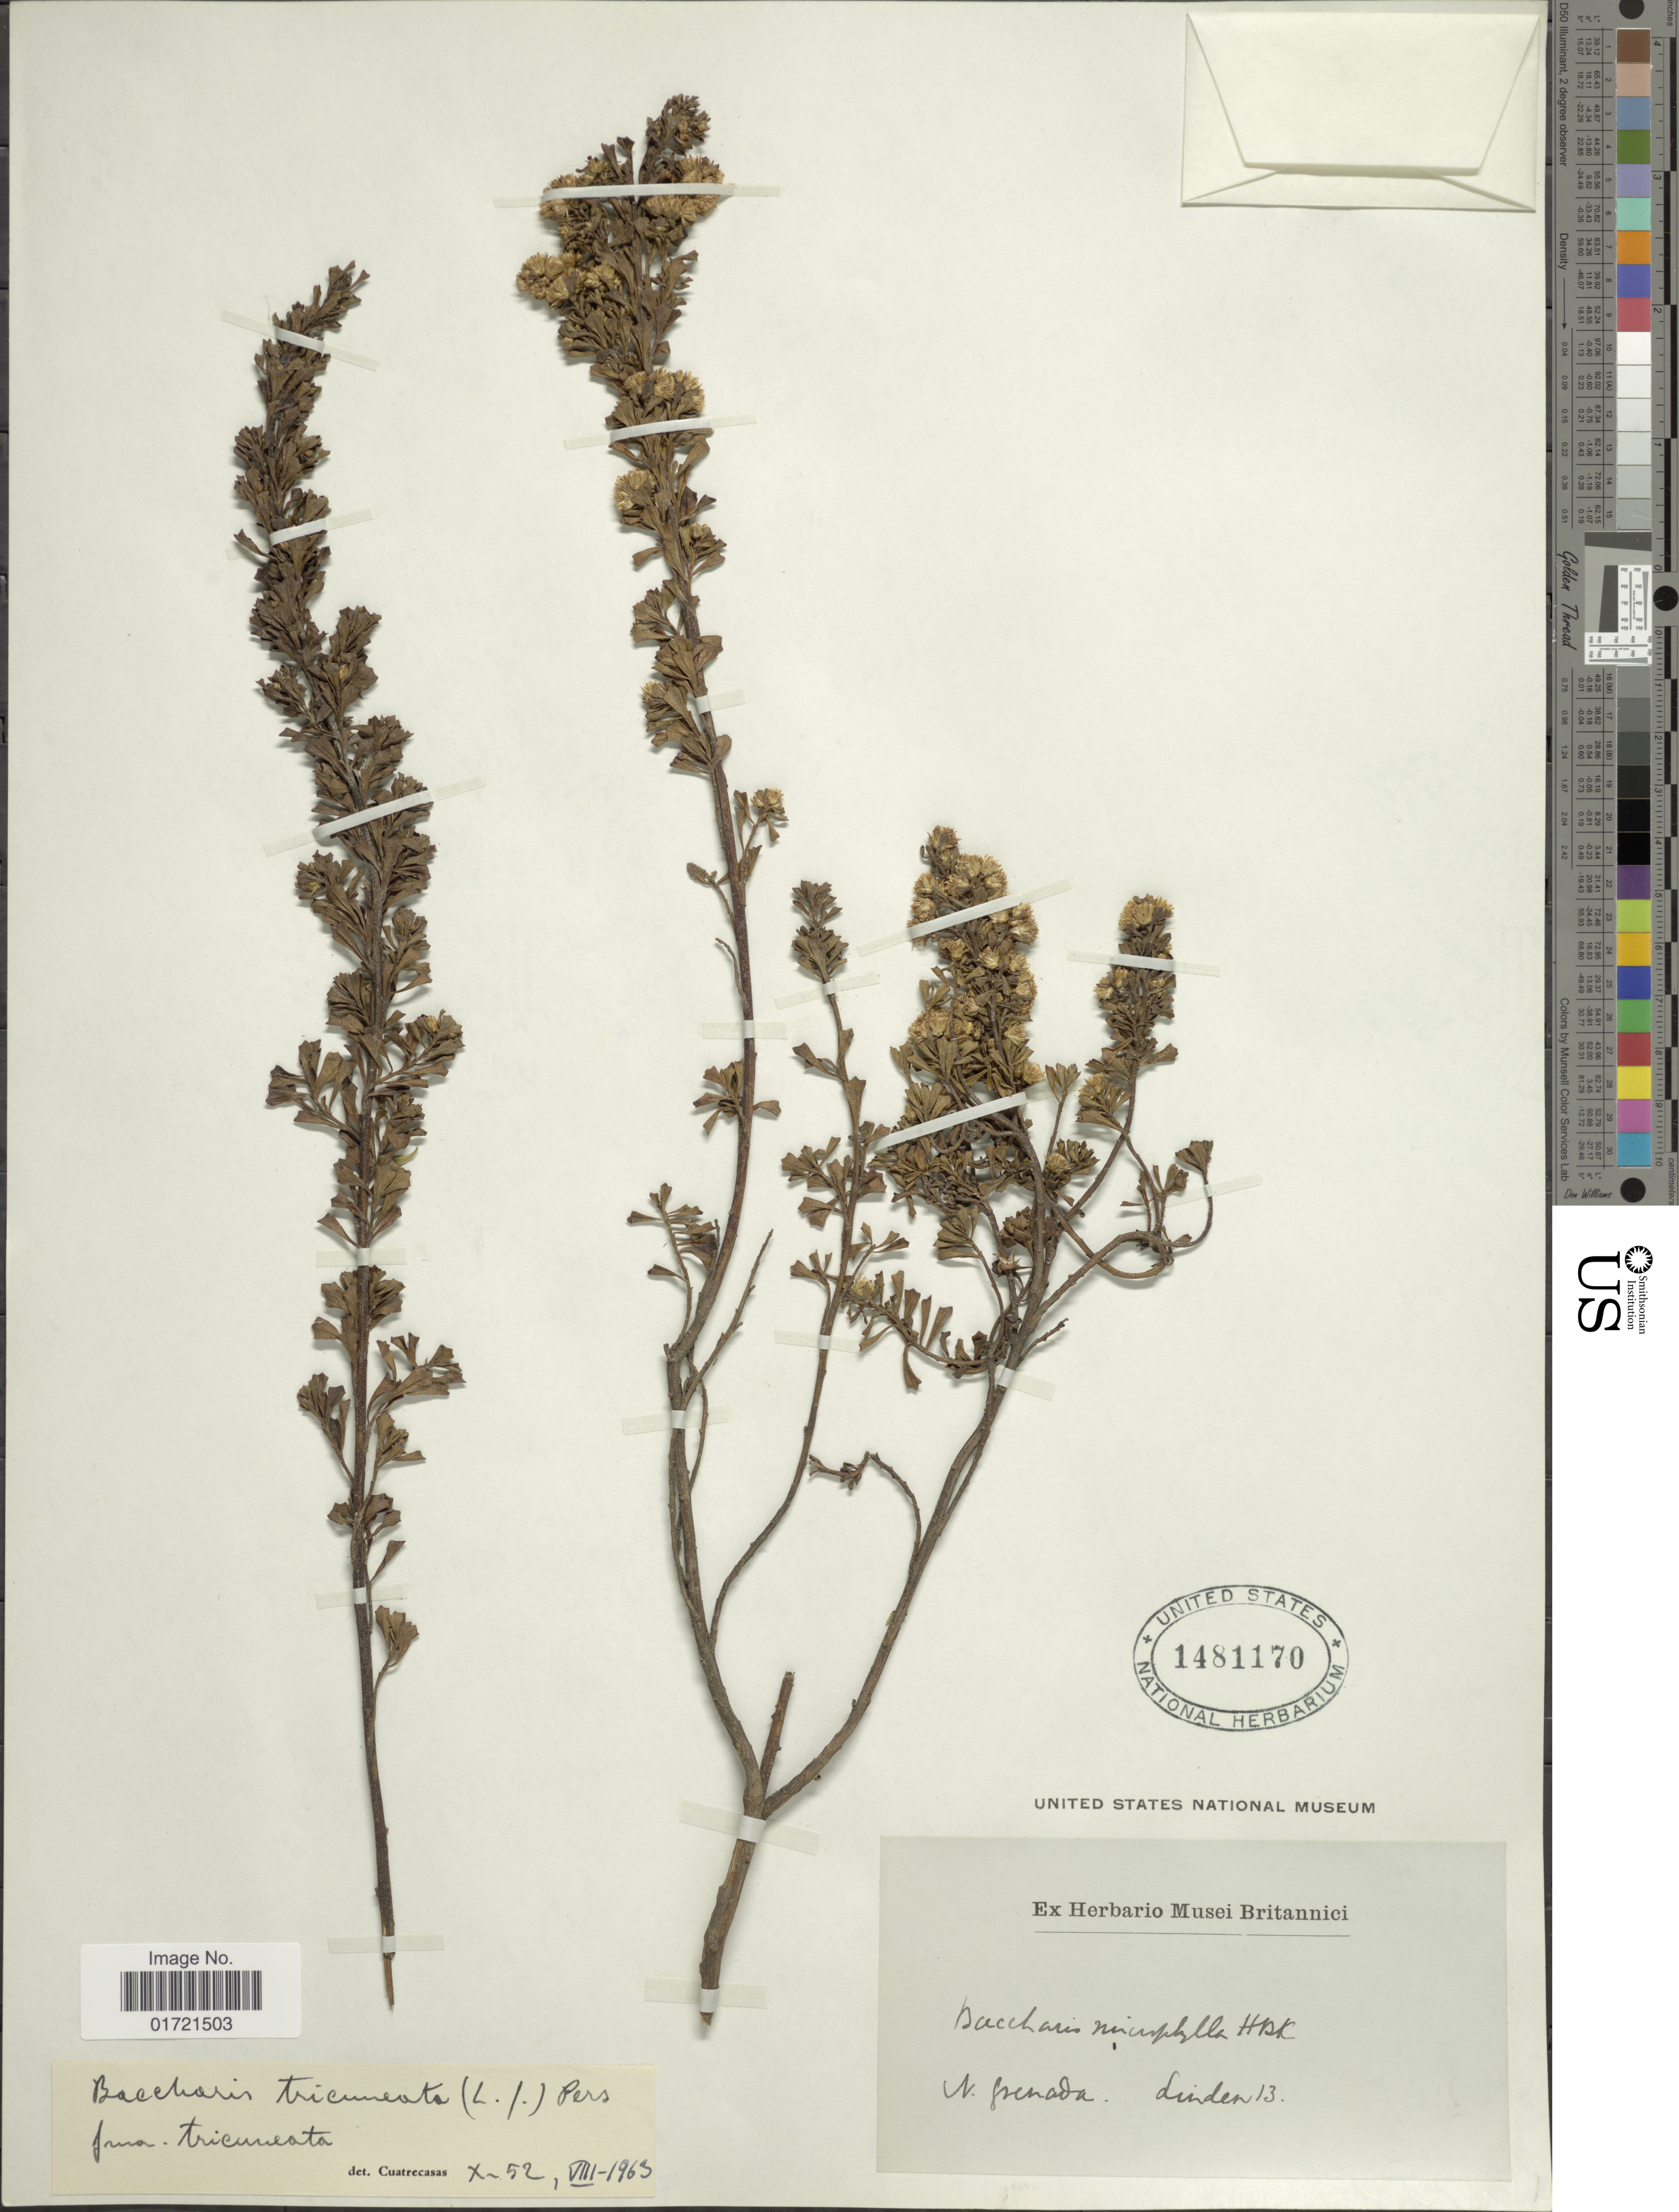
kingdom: Plantae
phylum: Tracheophyta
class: Magnoliopsida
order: Asterales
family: Asteraceae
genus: Baccharis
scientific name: Baccharis tricuneata f. tricuneata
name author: (L. f.) Pers.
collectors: -- Linden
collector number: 13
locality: N. Grenada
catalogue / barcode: US 1481170